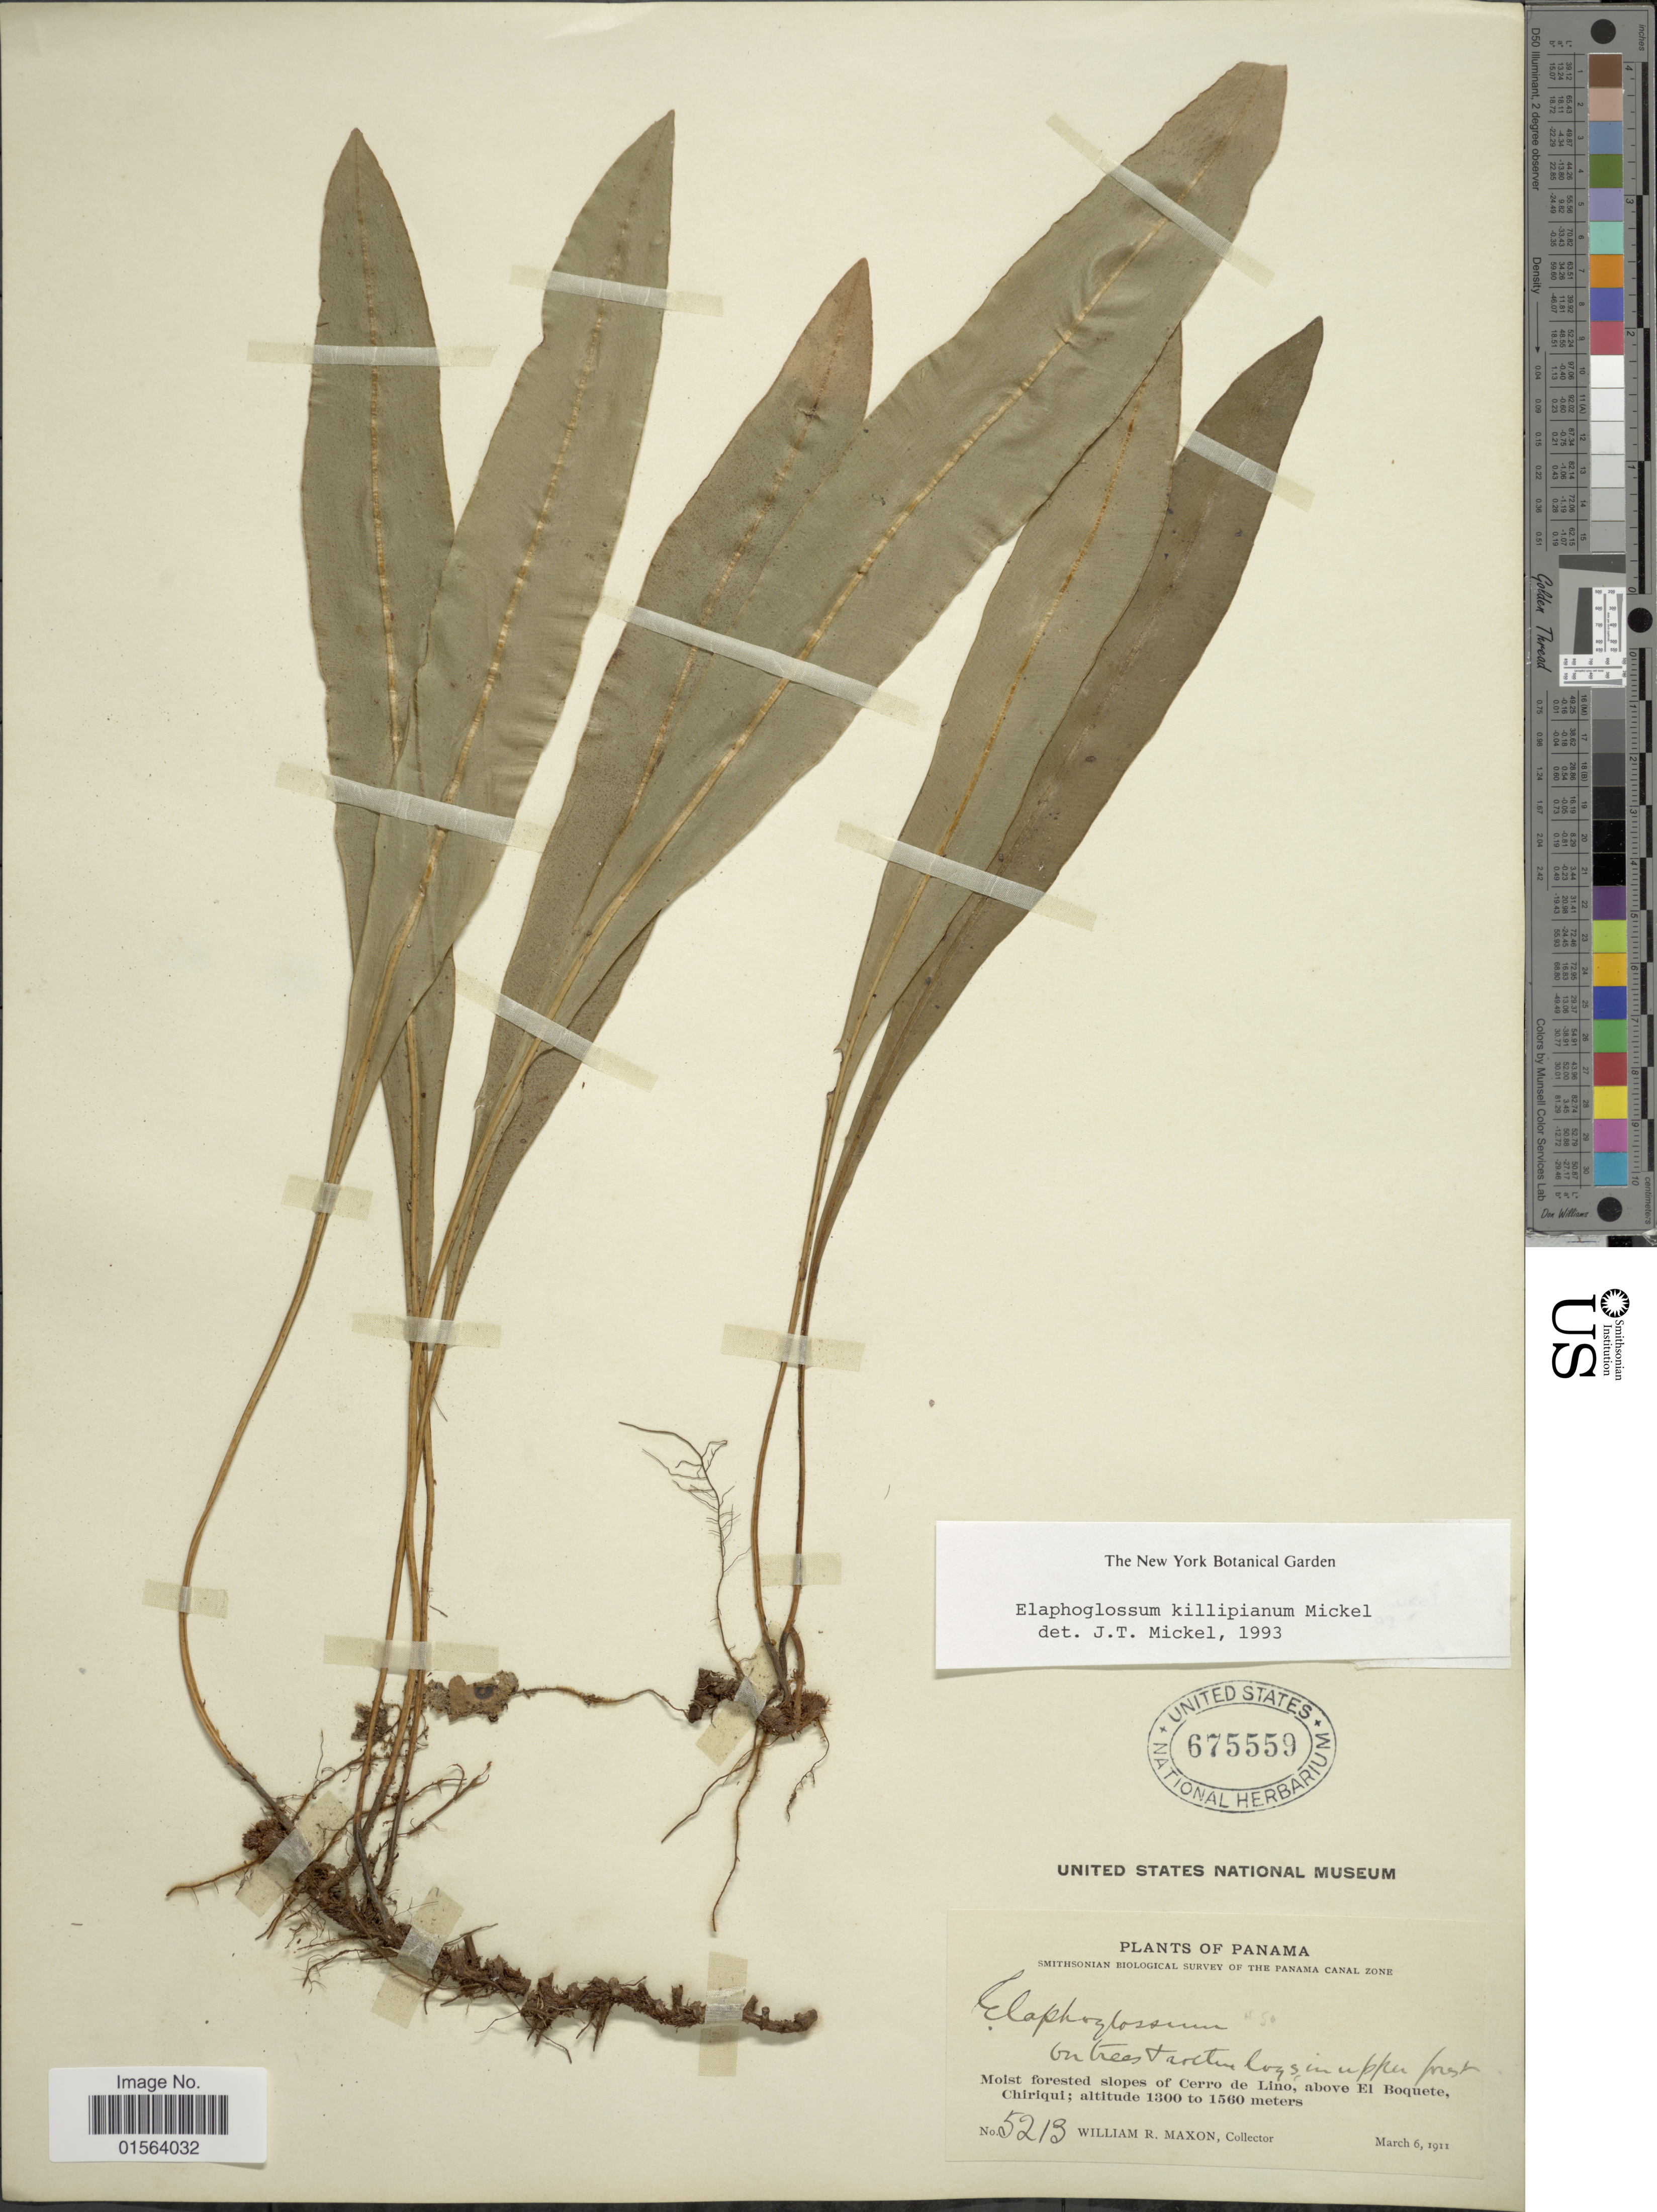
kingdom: Plantae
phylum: Tracheophyta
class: Polypodiopsida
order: Polypodiales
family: Dryopteridaceae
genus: Elaphoglossum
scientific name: Elaphoglossum killipianum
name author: Mickel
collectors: W. R. Maxon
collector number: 5213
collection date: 1911-03-06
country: Panama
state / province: Chiriqui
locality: Moist forested slopes of Cerro de Lino, above El Boquete, Chiriqui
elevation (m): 1300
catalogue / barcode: US 675559